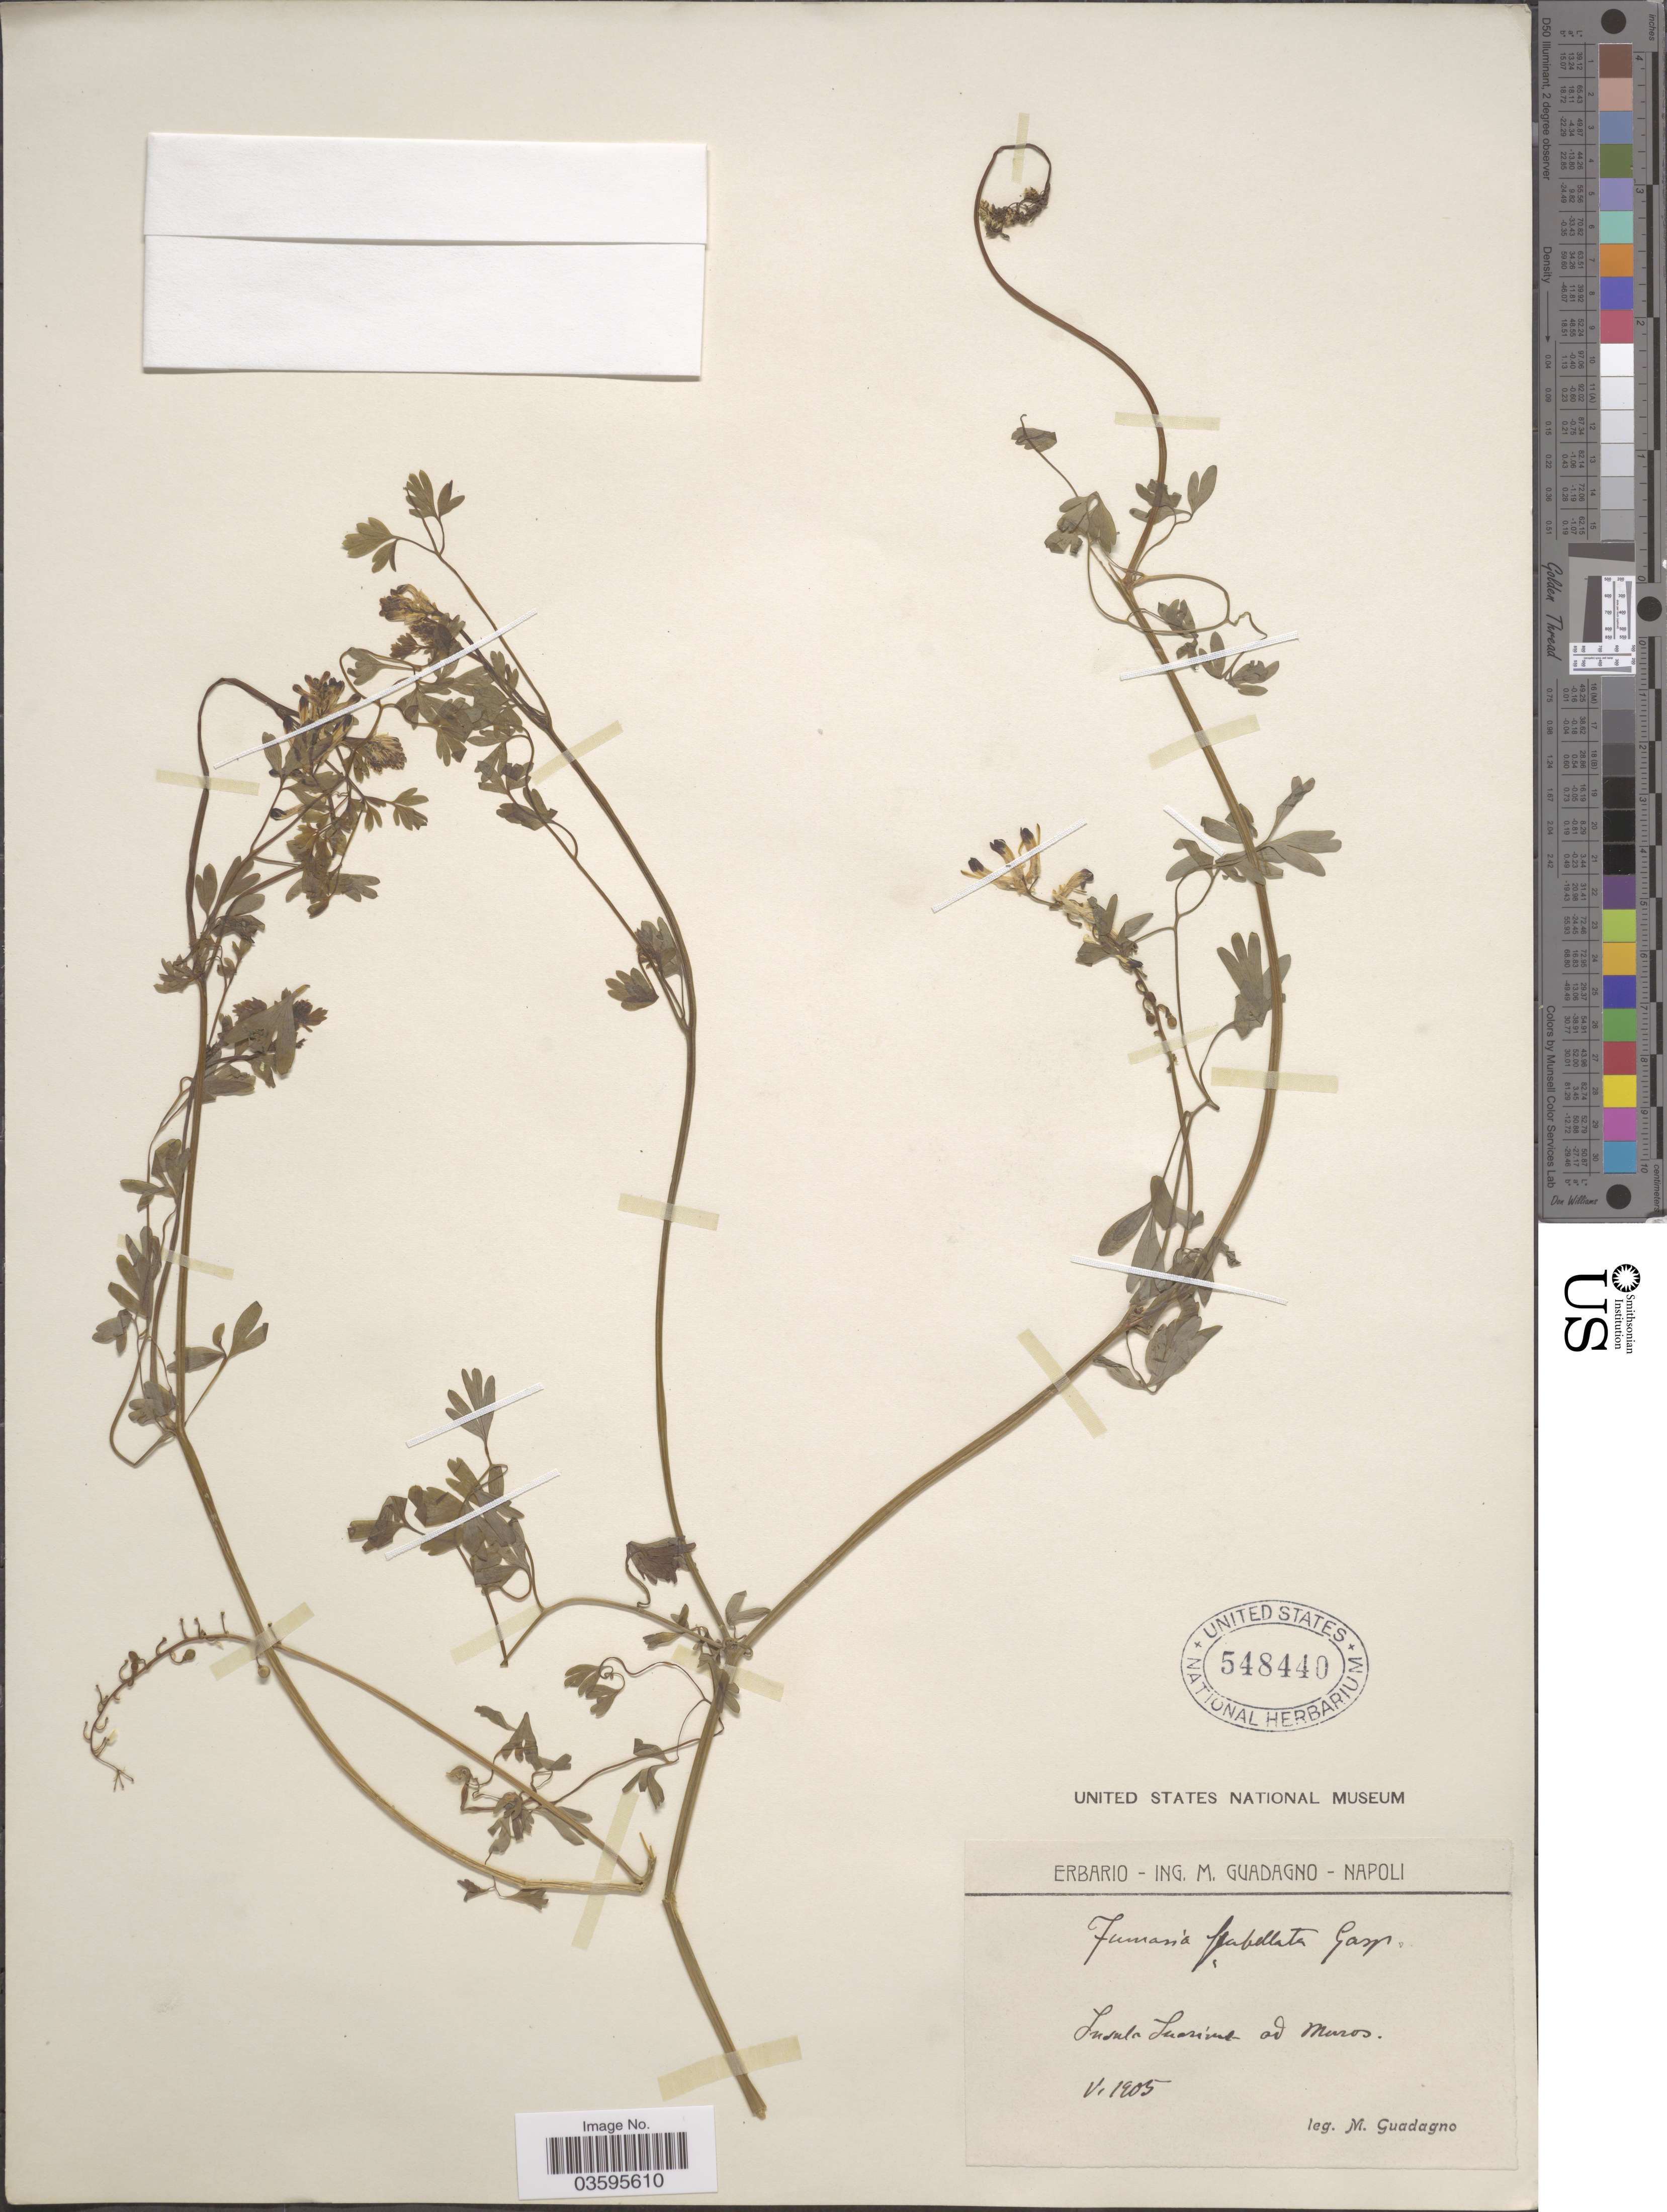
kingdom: Plantae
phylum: Tracheophyta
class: Magnoliopsida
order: Ranunculales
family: Papaveraceae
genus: Fumaria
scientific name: Fumaria flabellata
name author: Gasp.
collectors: M. Guadagno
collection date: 1905-05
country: Italy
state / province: Campania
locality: Insula Inarime ad muros [Ischia Island, at walls]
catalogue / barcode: US 548440